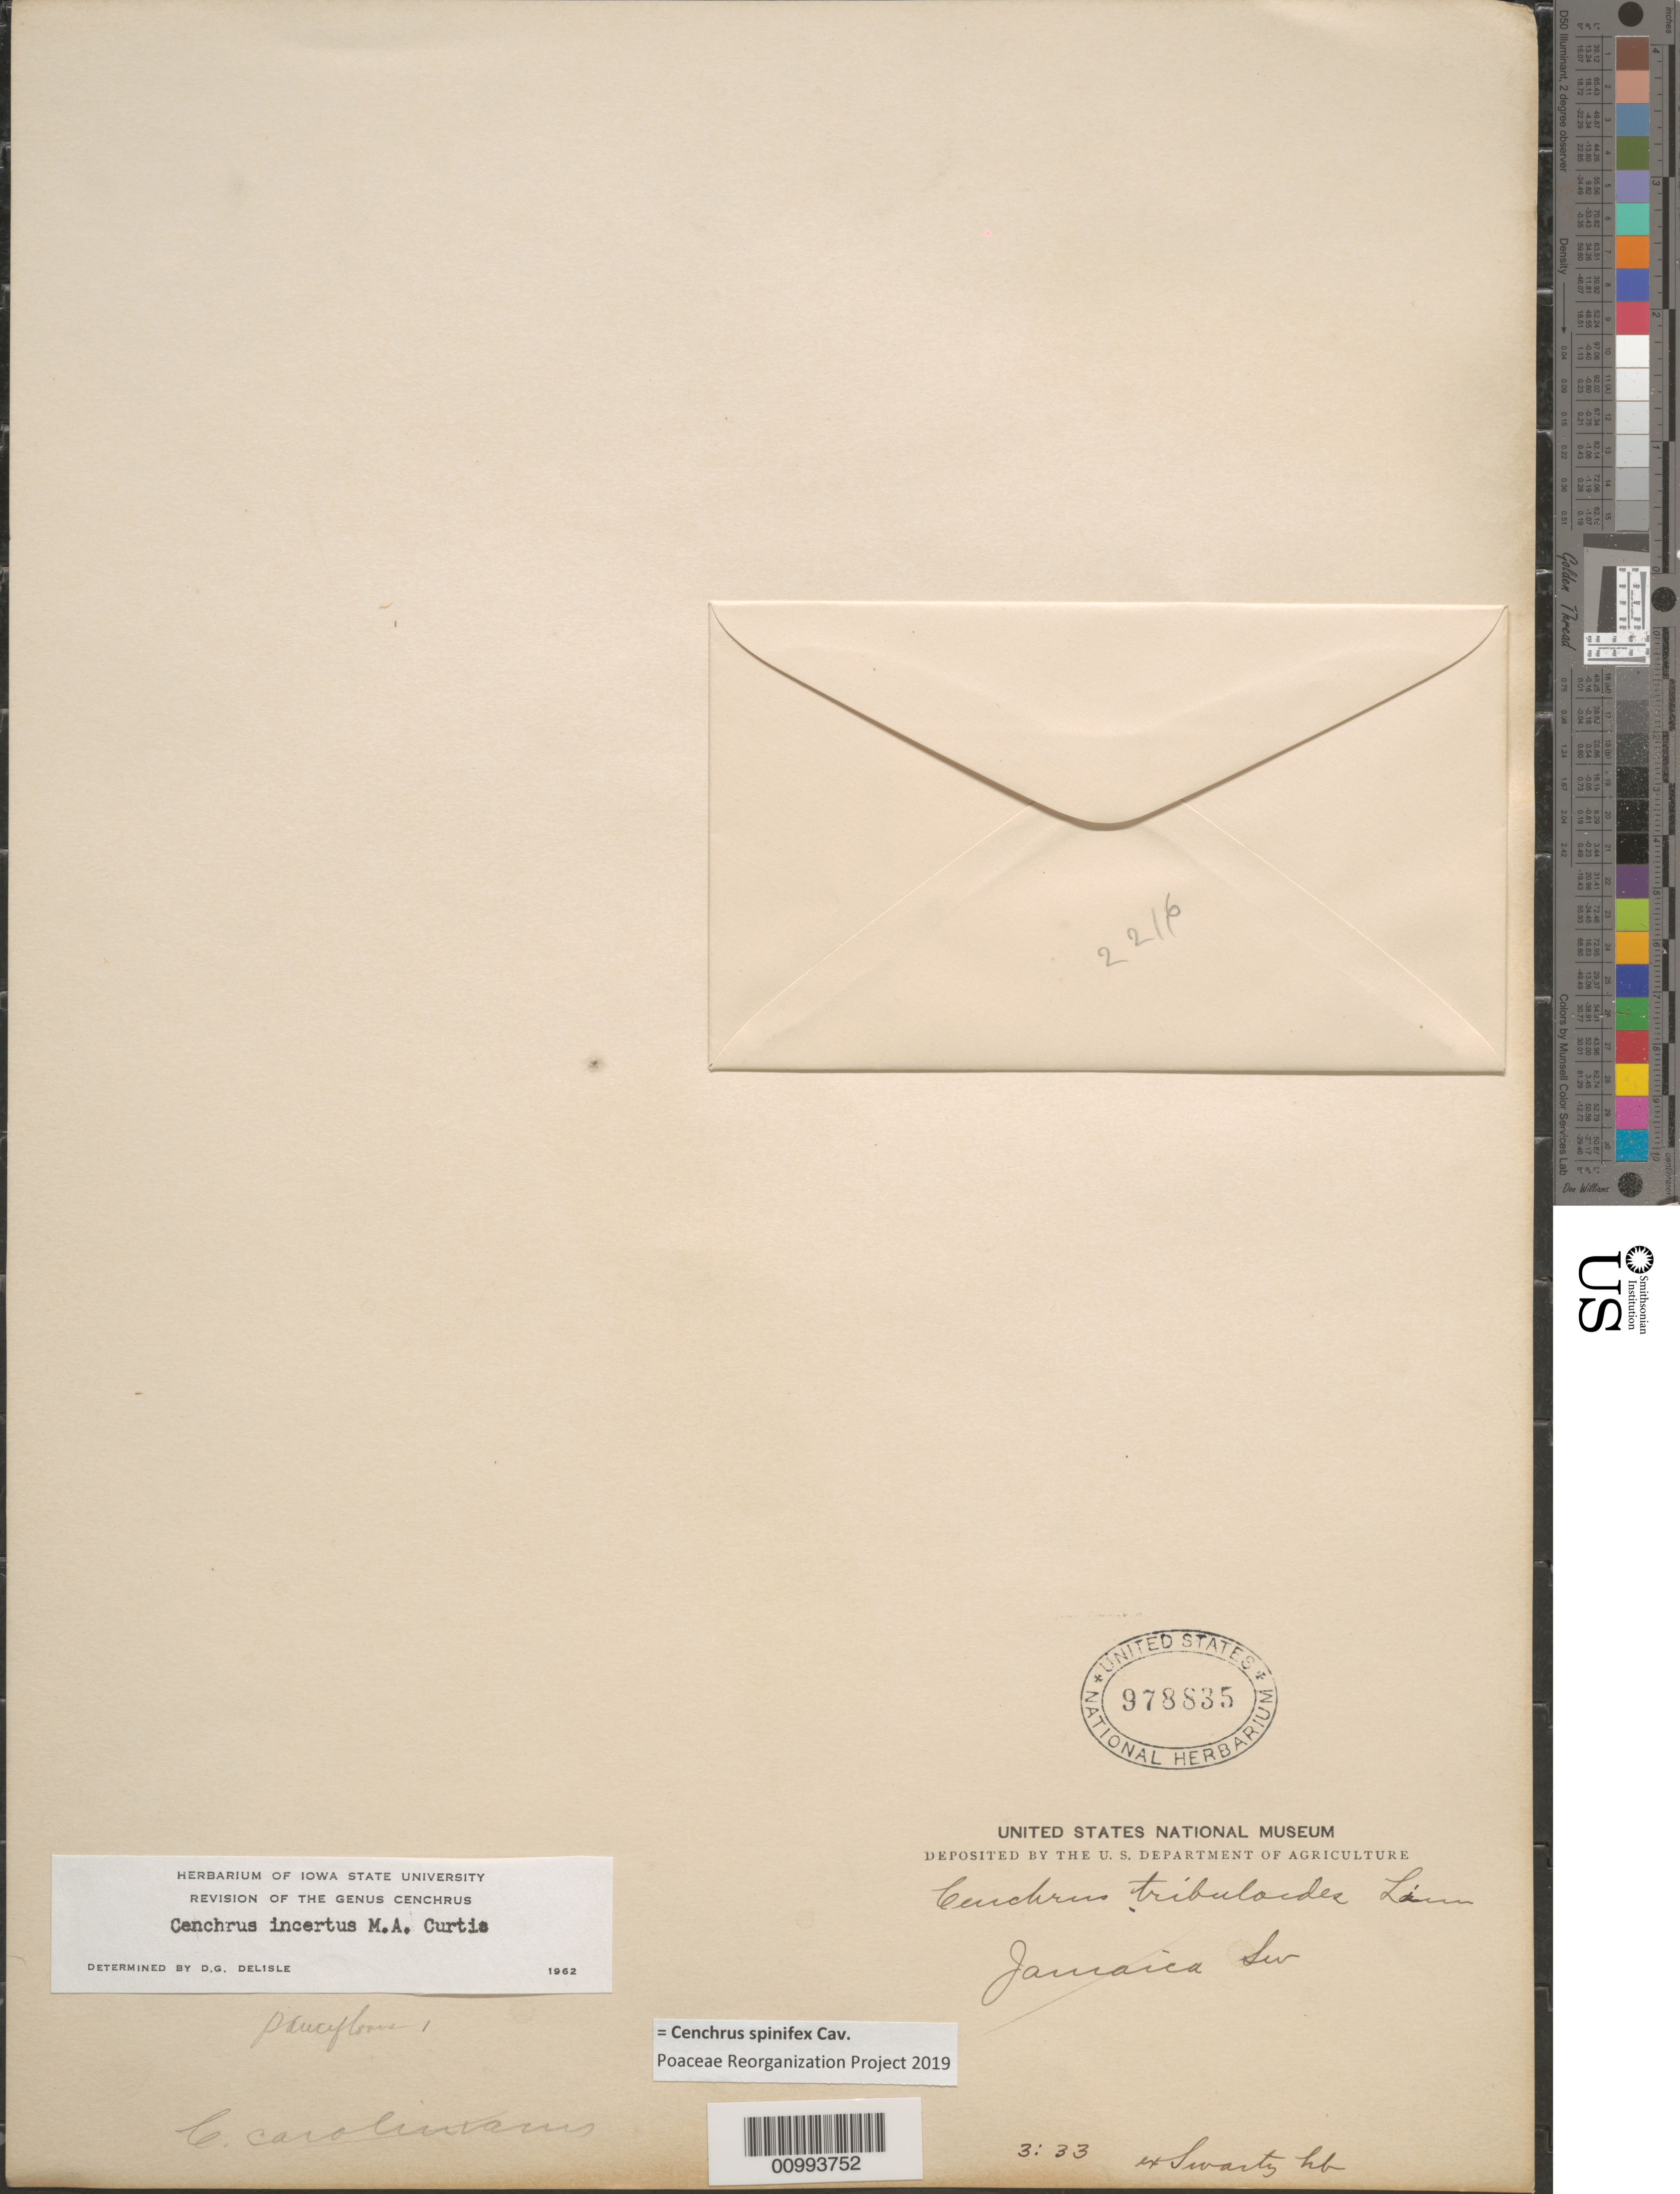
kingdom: Plantae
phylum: Tracheophyta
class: Liliopsida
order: Poales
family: Poaceae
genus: Cenchrus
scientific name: Cenchrus spinifex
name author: Cav.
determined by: Poaceae Reorganization Project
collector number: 2216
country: Jamaica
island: Jamaica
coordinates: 0 N, 0 E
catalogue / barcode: US 978835